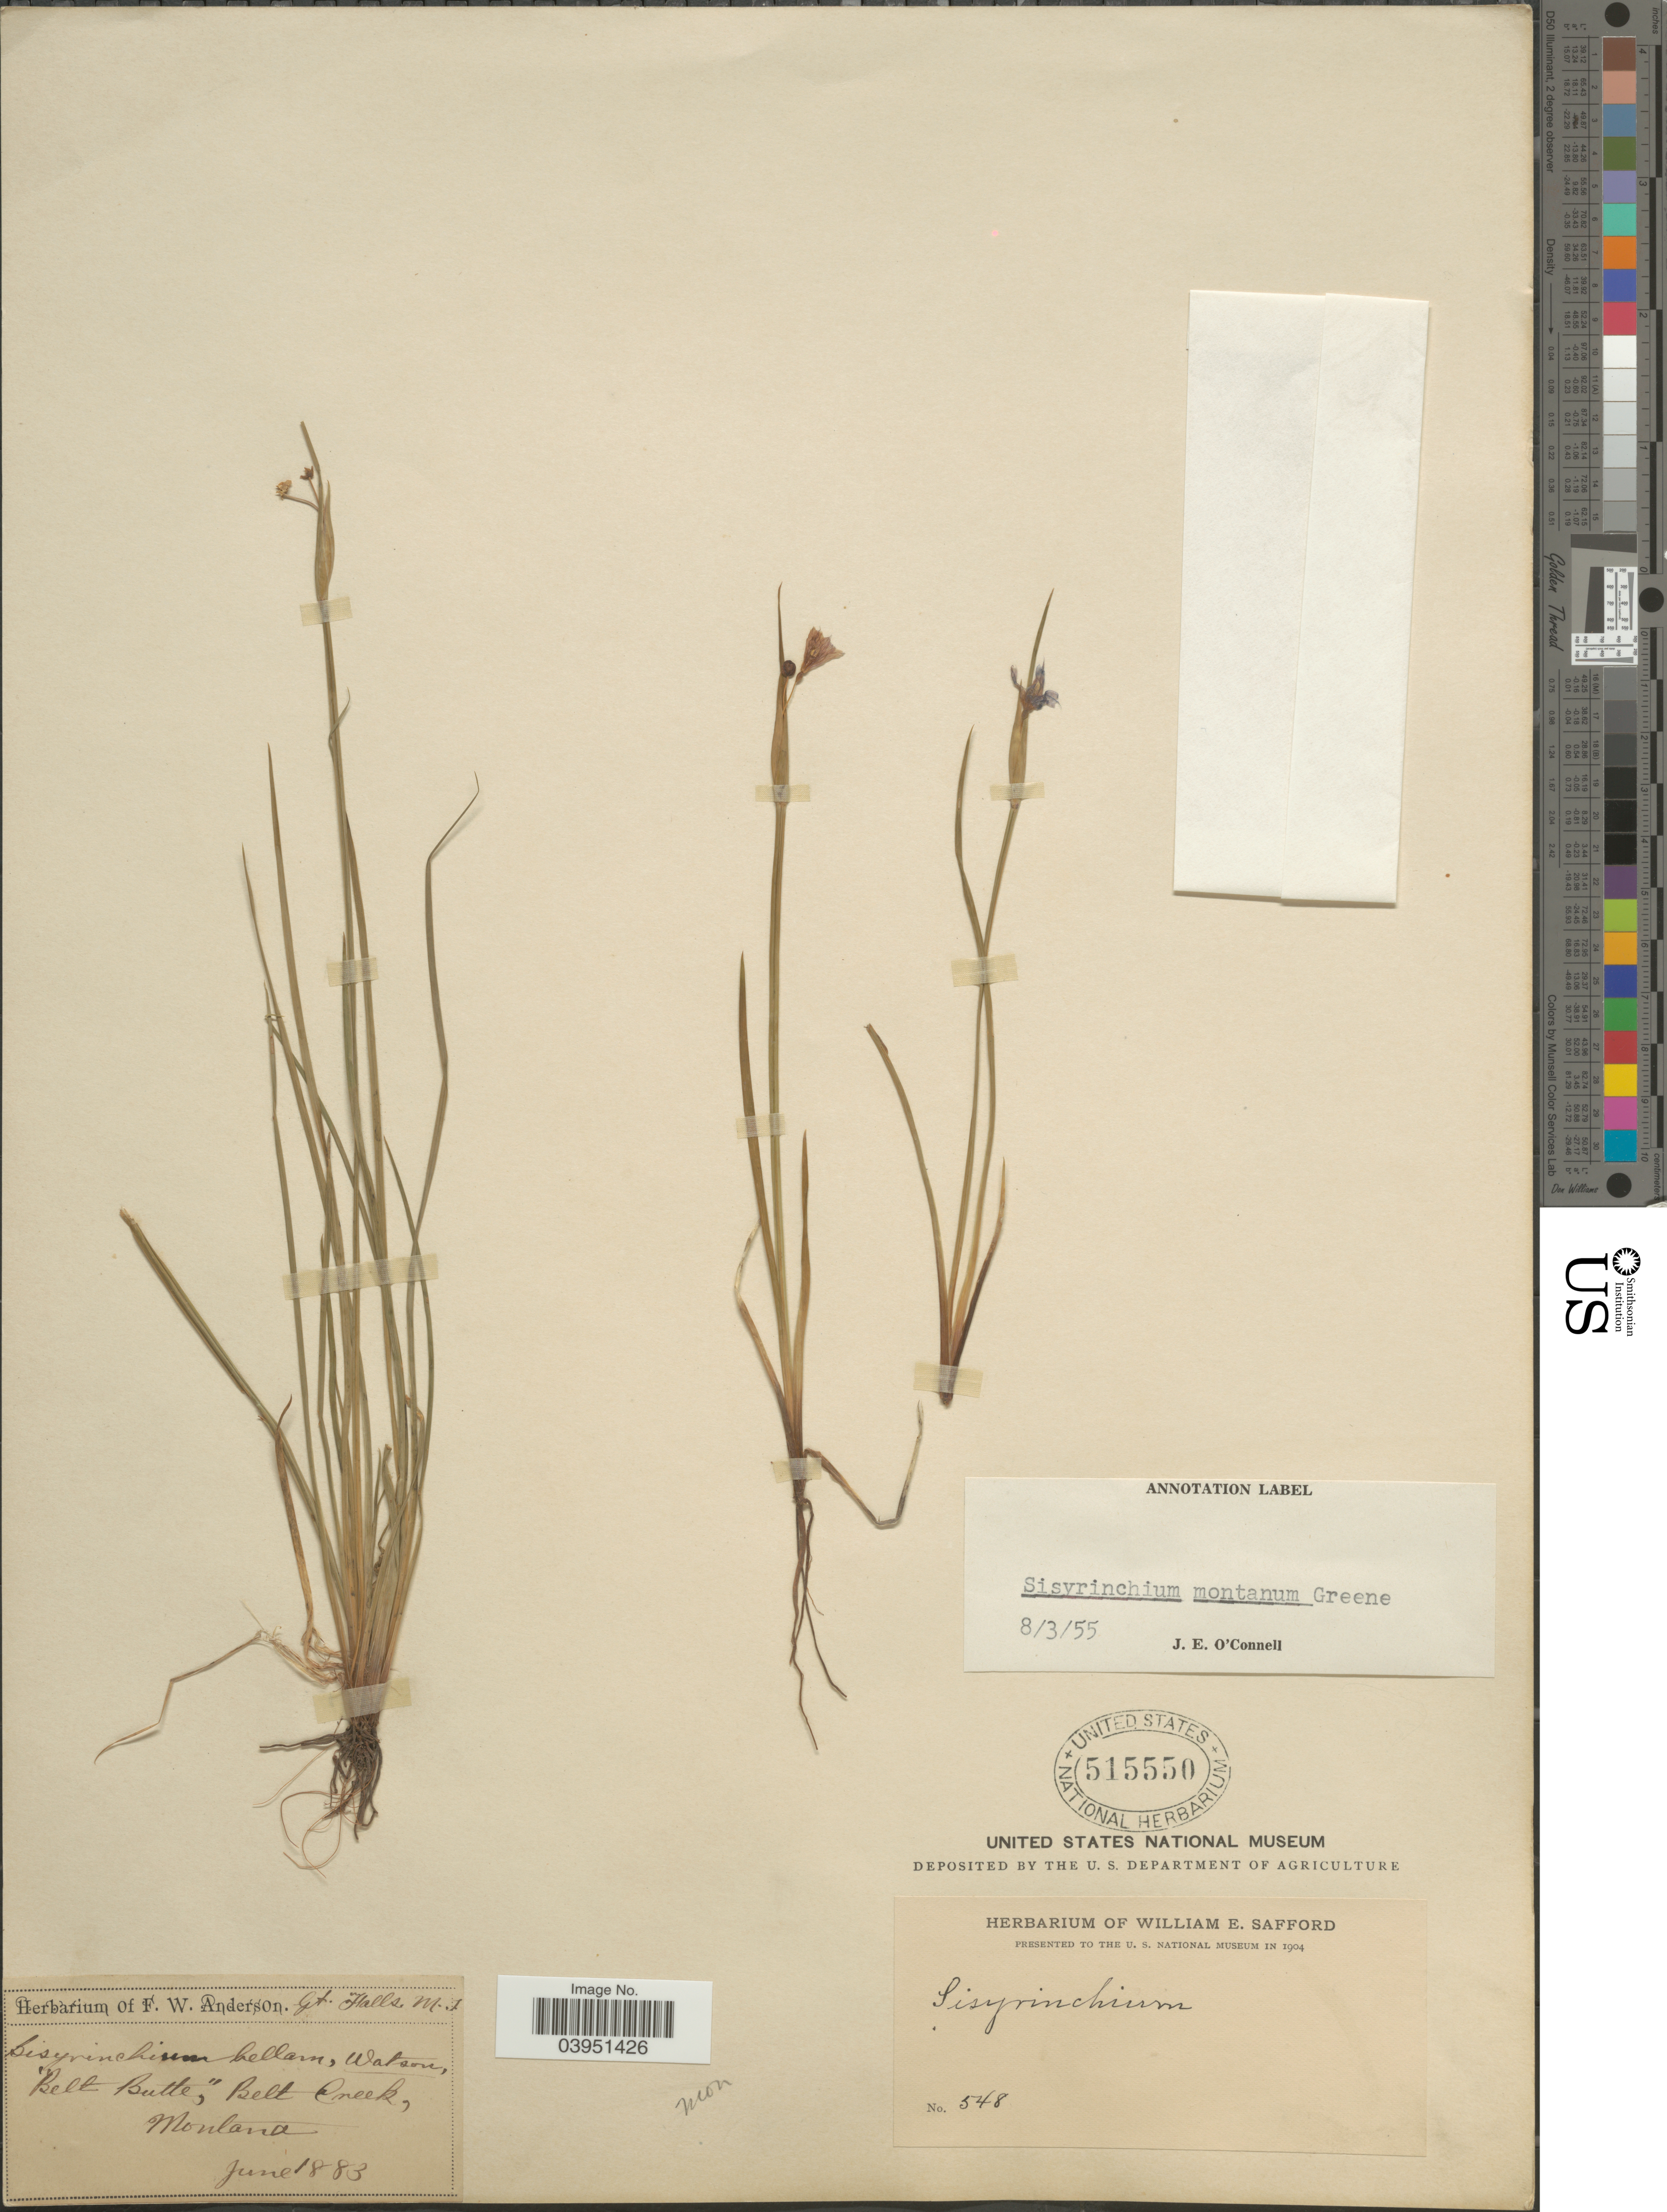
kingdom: Plantae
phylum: Tracheophyta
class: Liliopsida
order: Asparagales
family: Iridaceae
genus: Sisyrinchium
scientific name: Sisyrinchium montanum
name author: Greene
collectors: ex herb. F.W. Anderson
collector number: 548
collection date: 1883-06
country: United States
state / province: Montana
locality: Belt Butte,' Belt Creek. Gt. Falls.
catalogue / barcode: US 515550